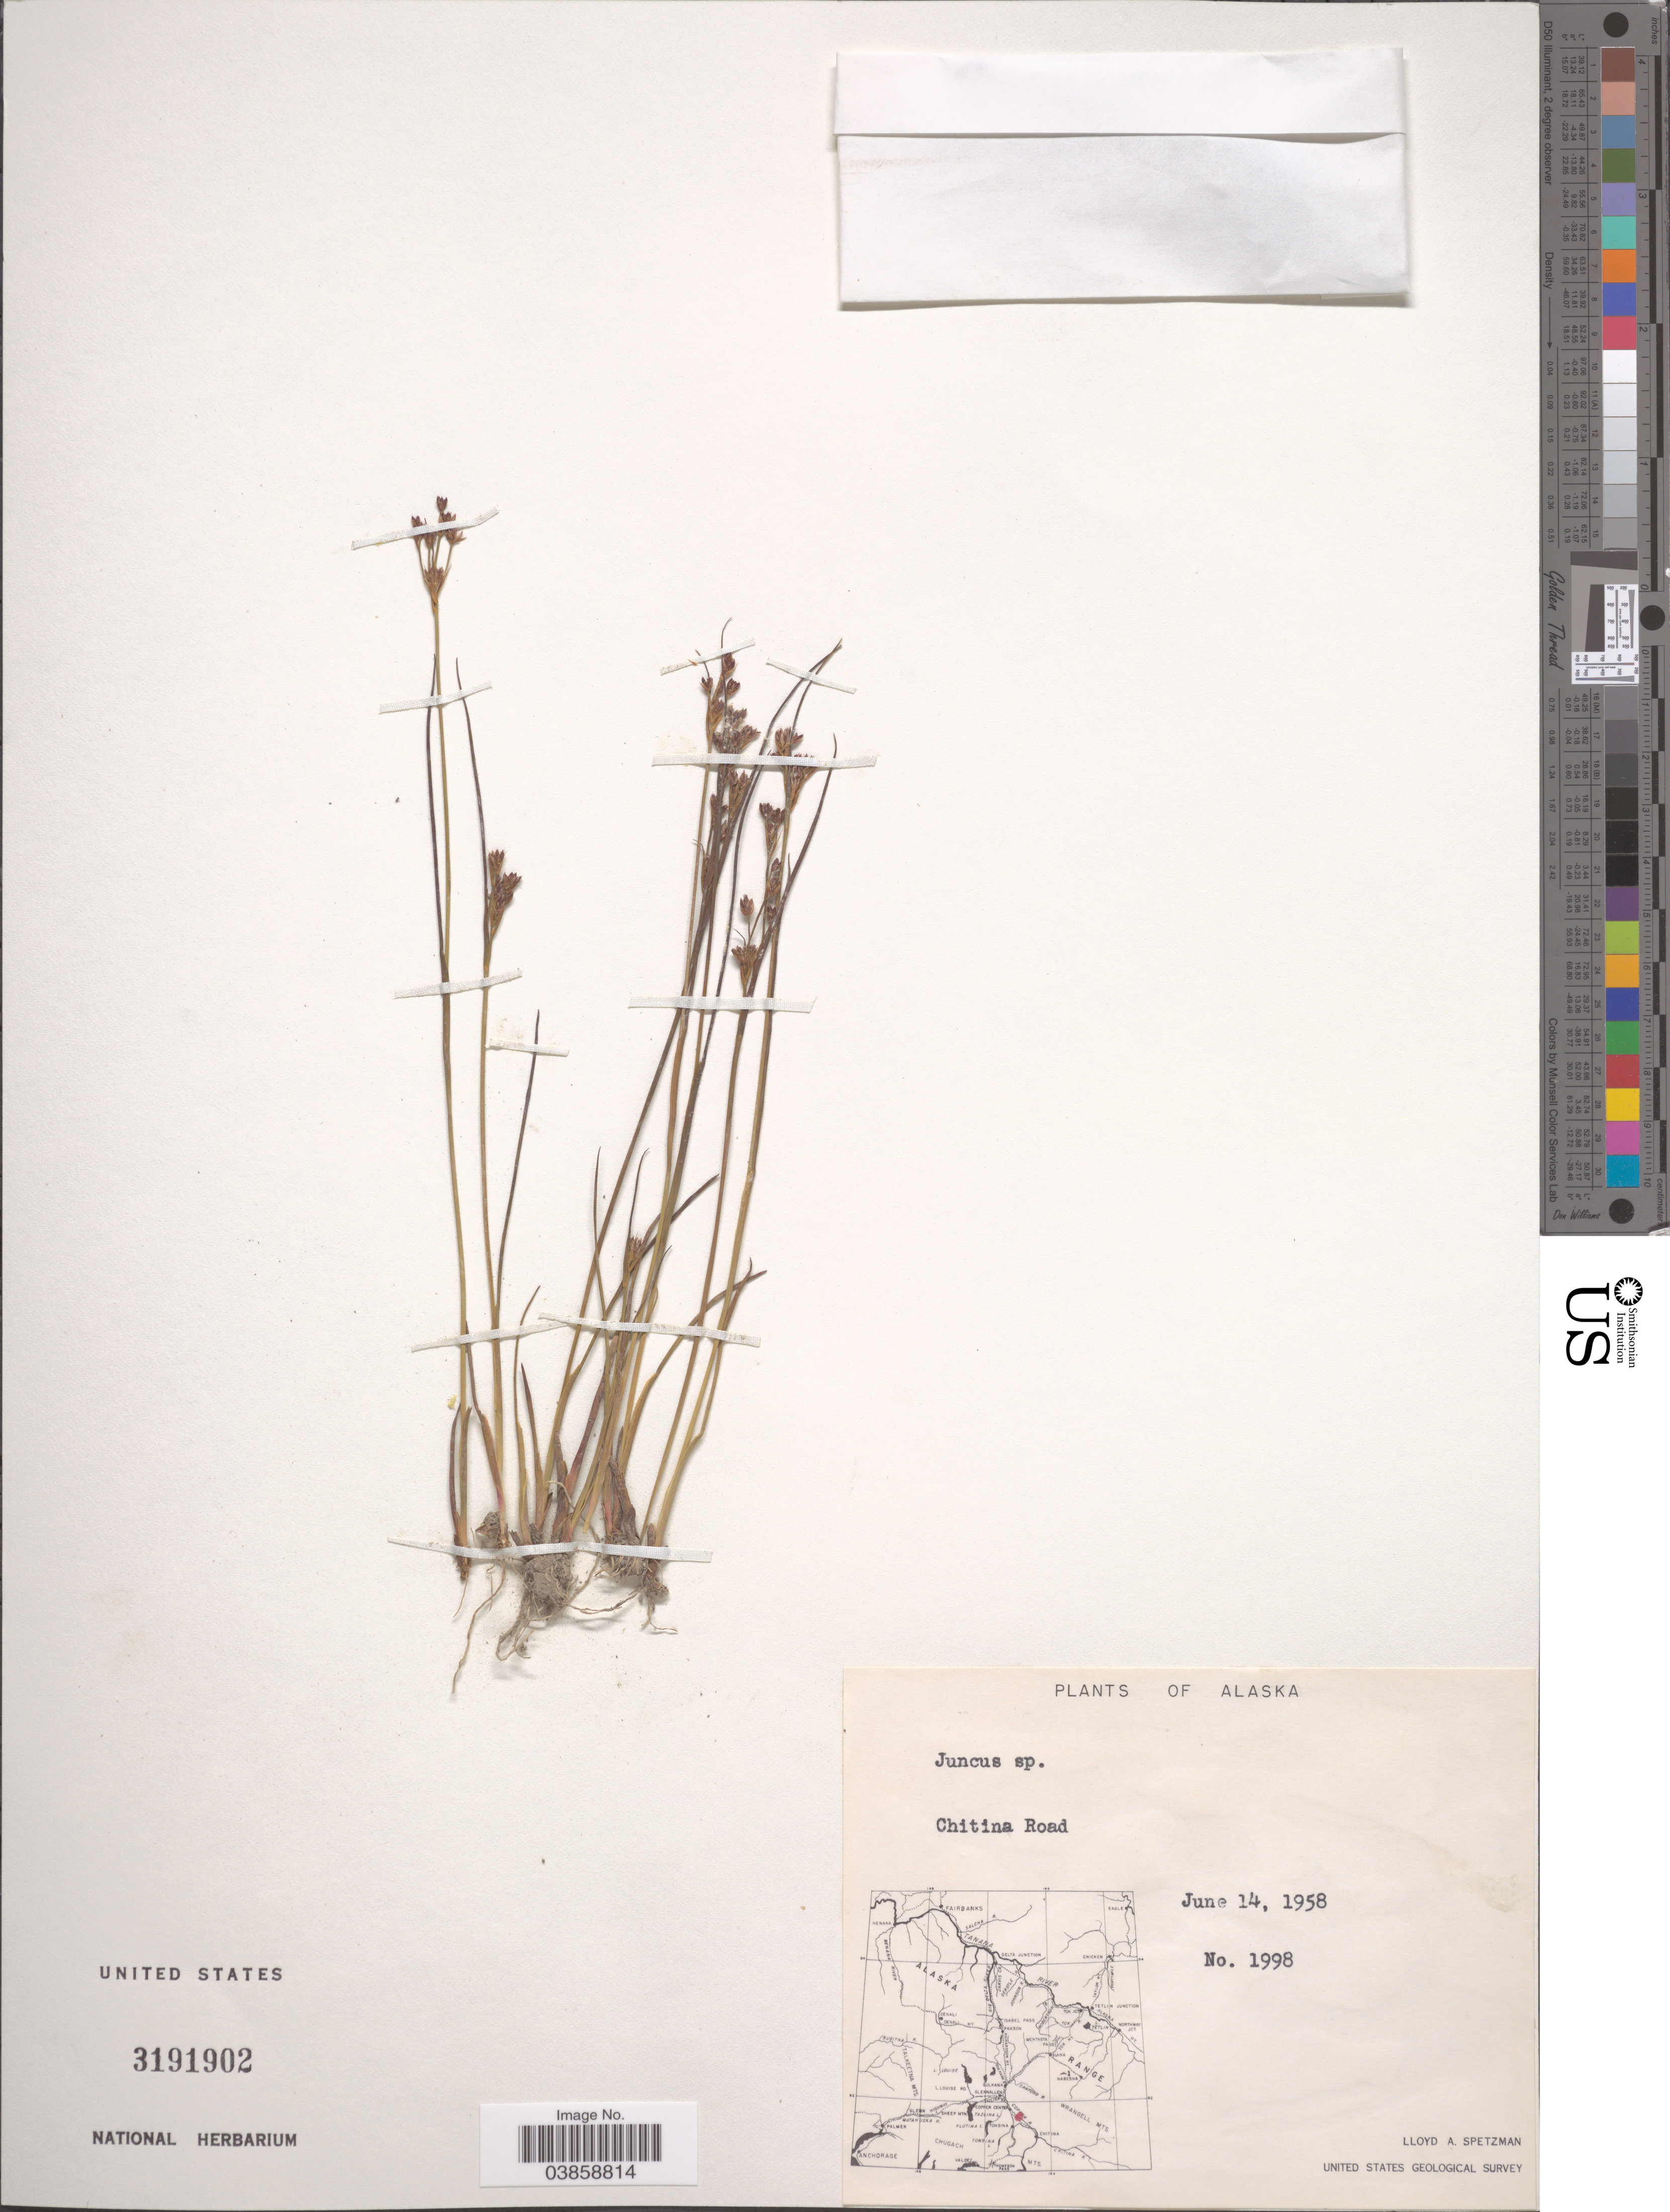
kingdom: Plantae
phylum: Tracheophyta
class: Liliopsida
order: Poales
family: Juncaceae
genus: Juncus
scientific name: Juncus sp.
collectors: L. Spetzman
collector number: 1998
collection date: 1958-06-14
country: United States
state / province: Alaska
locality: Chitina Road.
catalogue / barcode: US 3191902